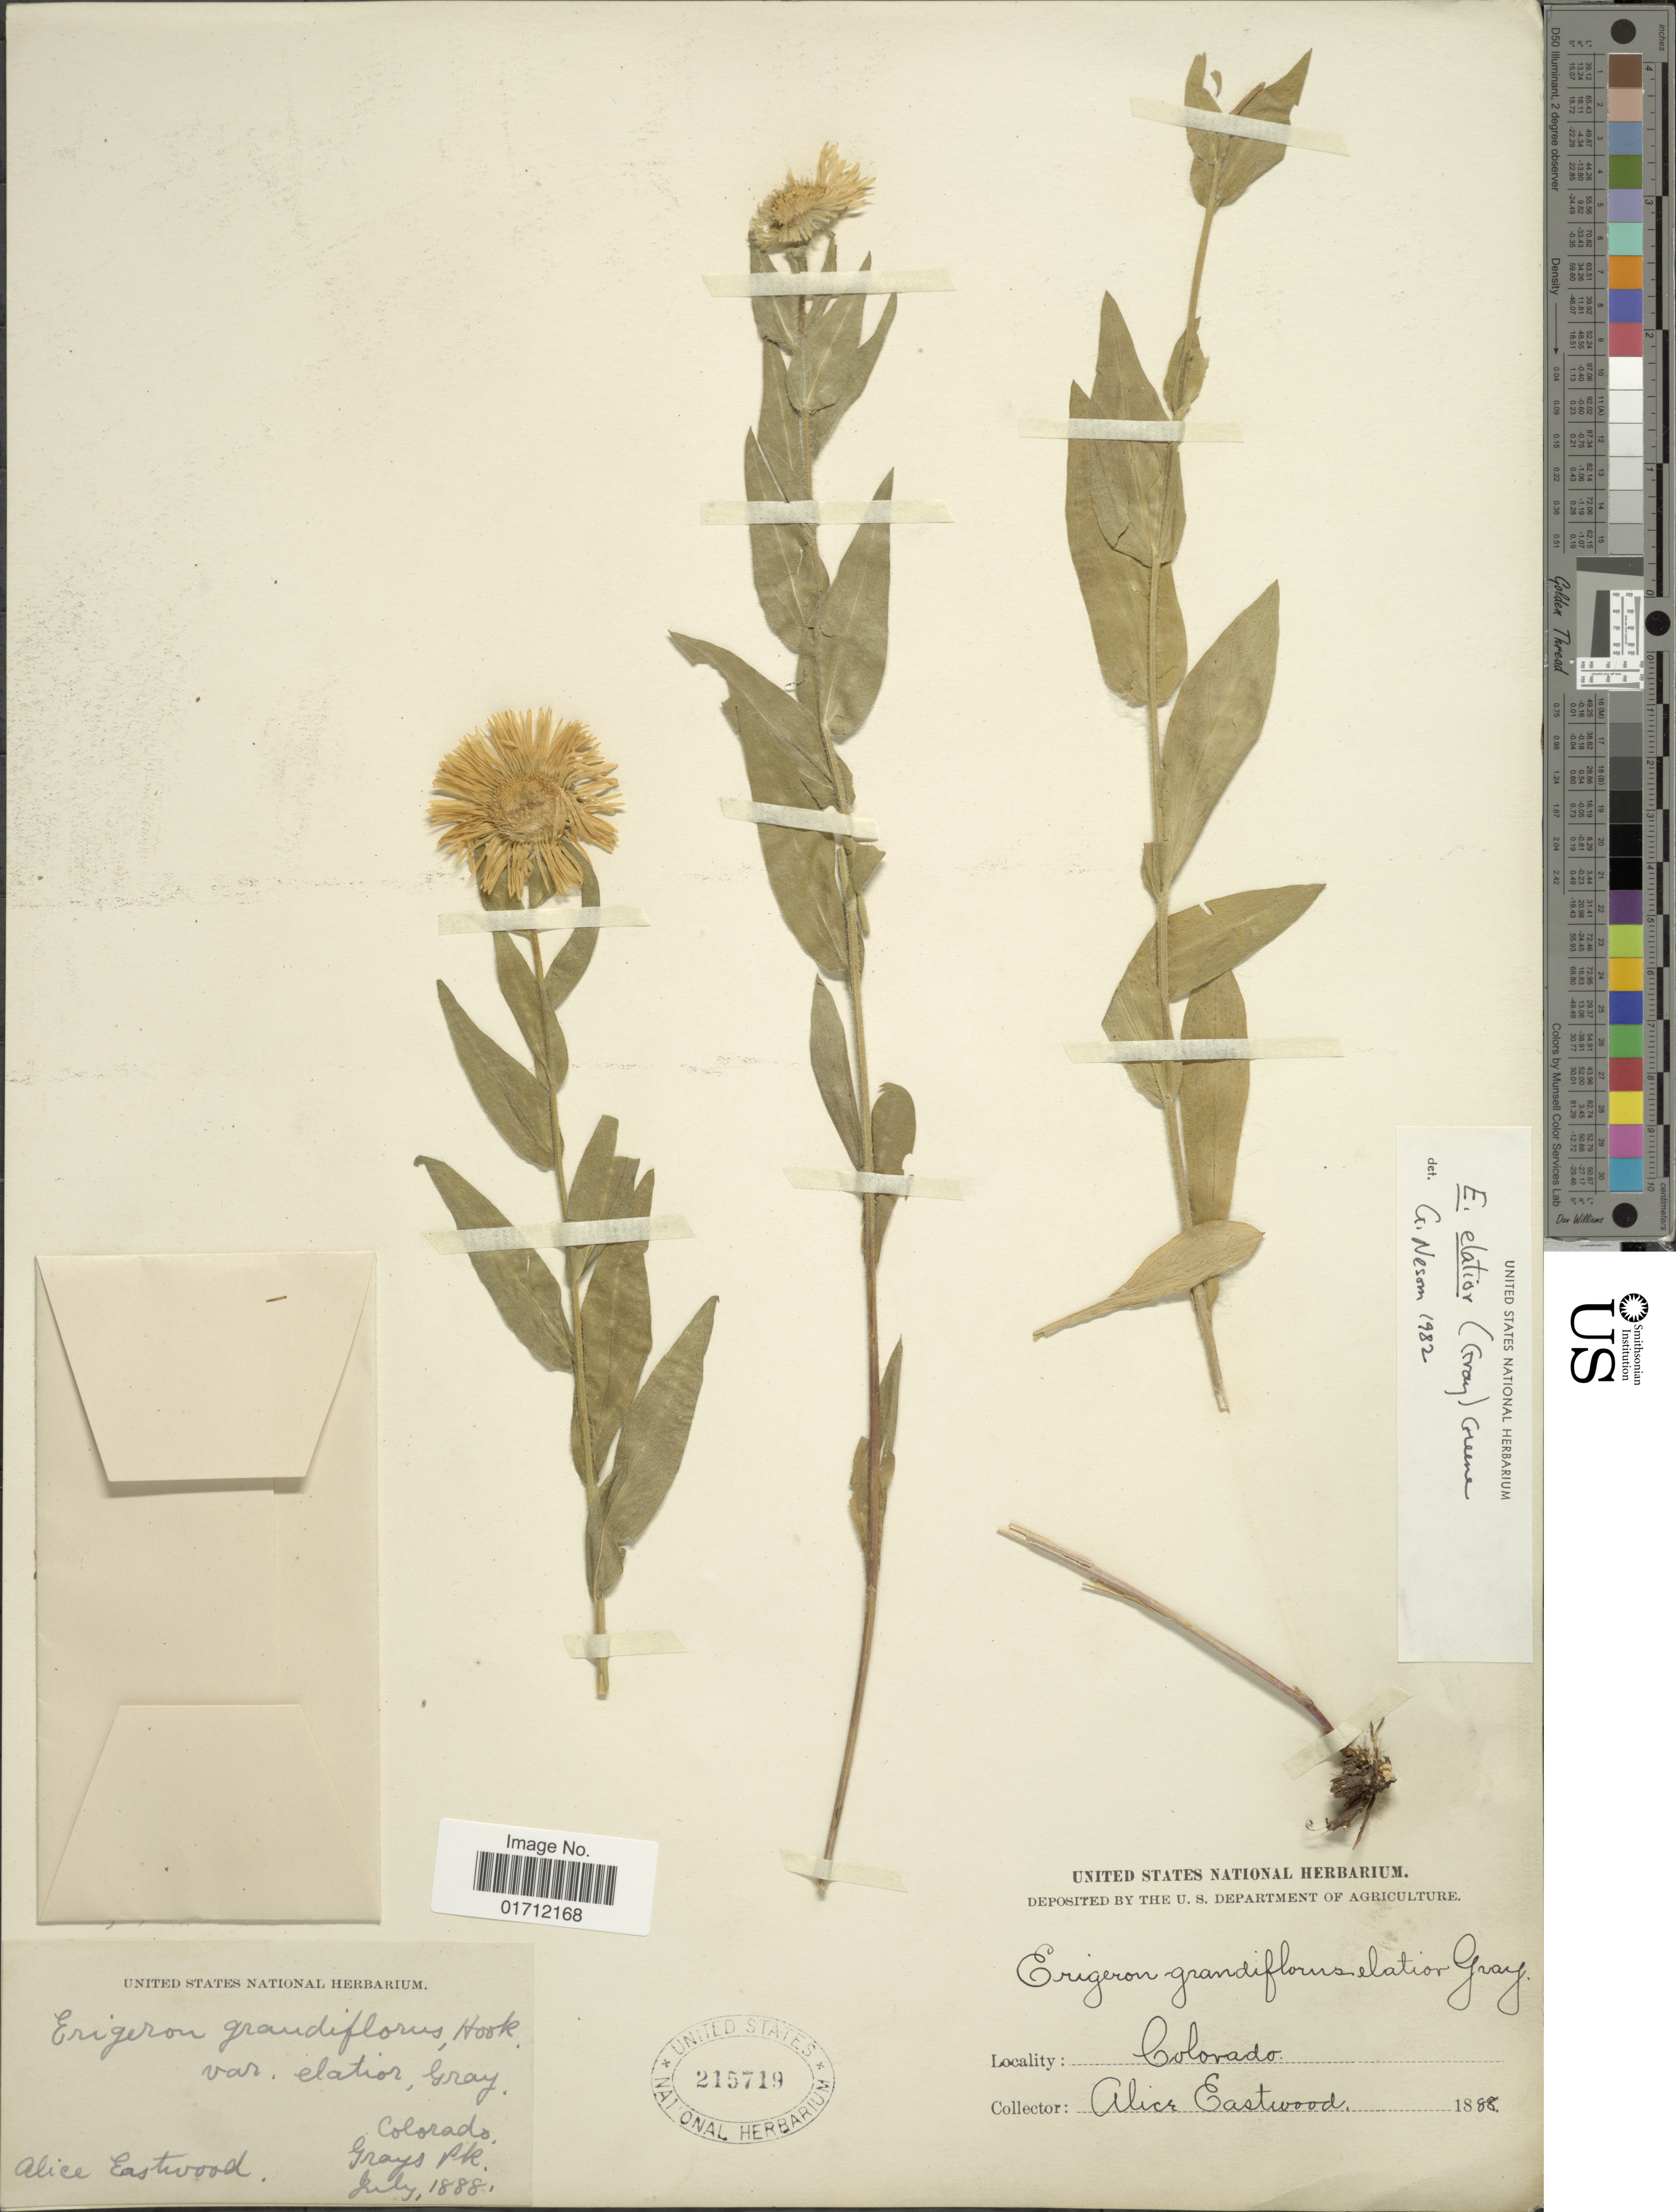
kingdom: Plantae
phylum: Tracheophyta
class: Magnoliopsida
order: Asterales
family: Asteraceae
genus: Erigeron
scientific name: Erigeron elatior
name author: (A. Gray) Greene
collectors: A. Eastwood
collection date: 1888-07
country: United States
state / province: Colorado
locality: Grays, Pk.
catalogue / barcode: US 215719